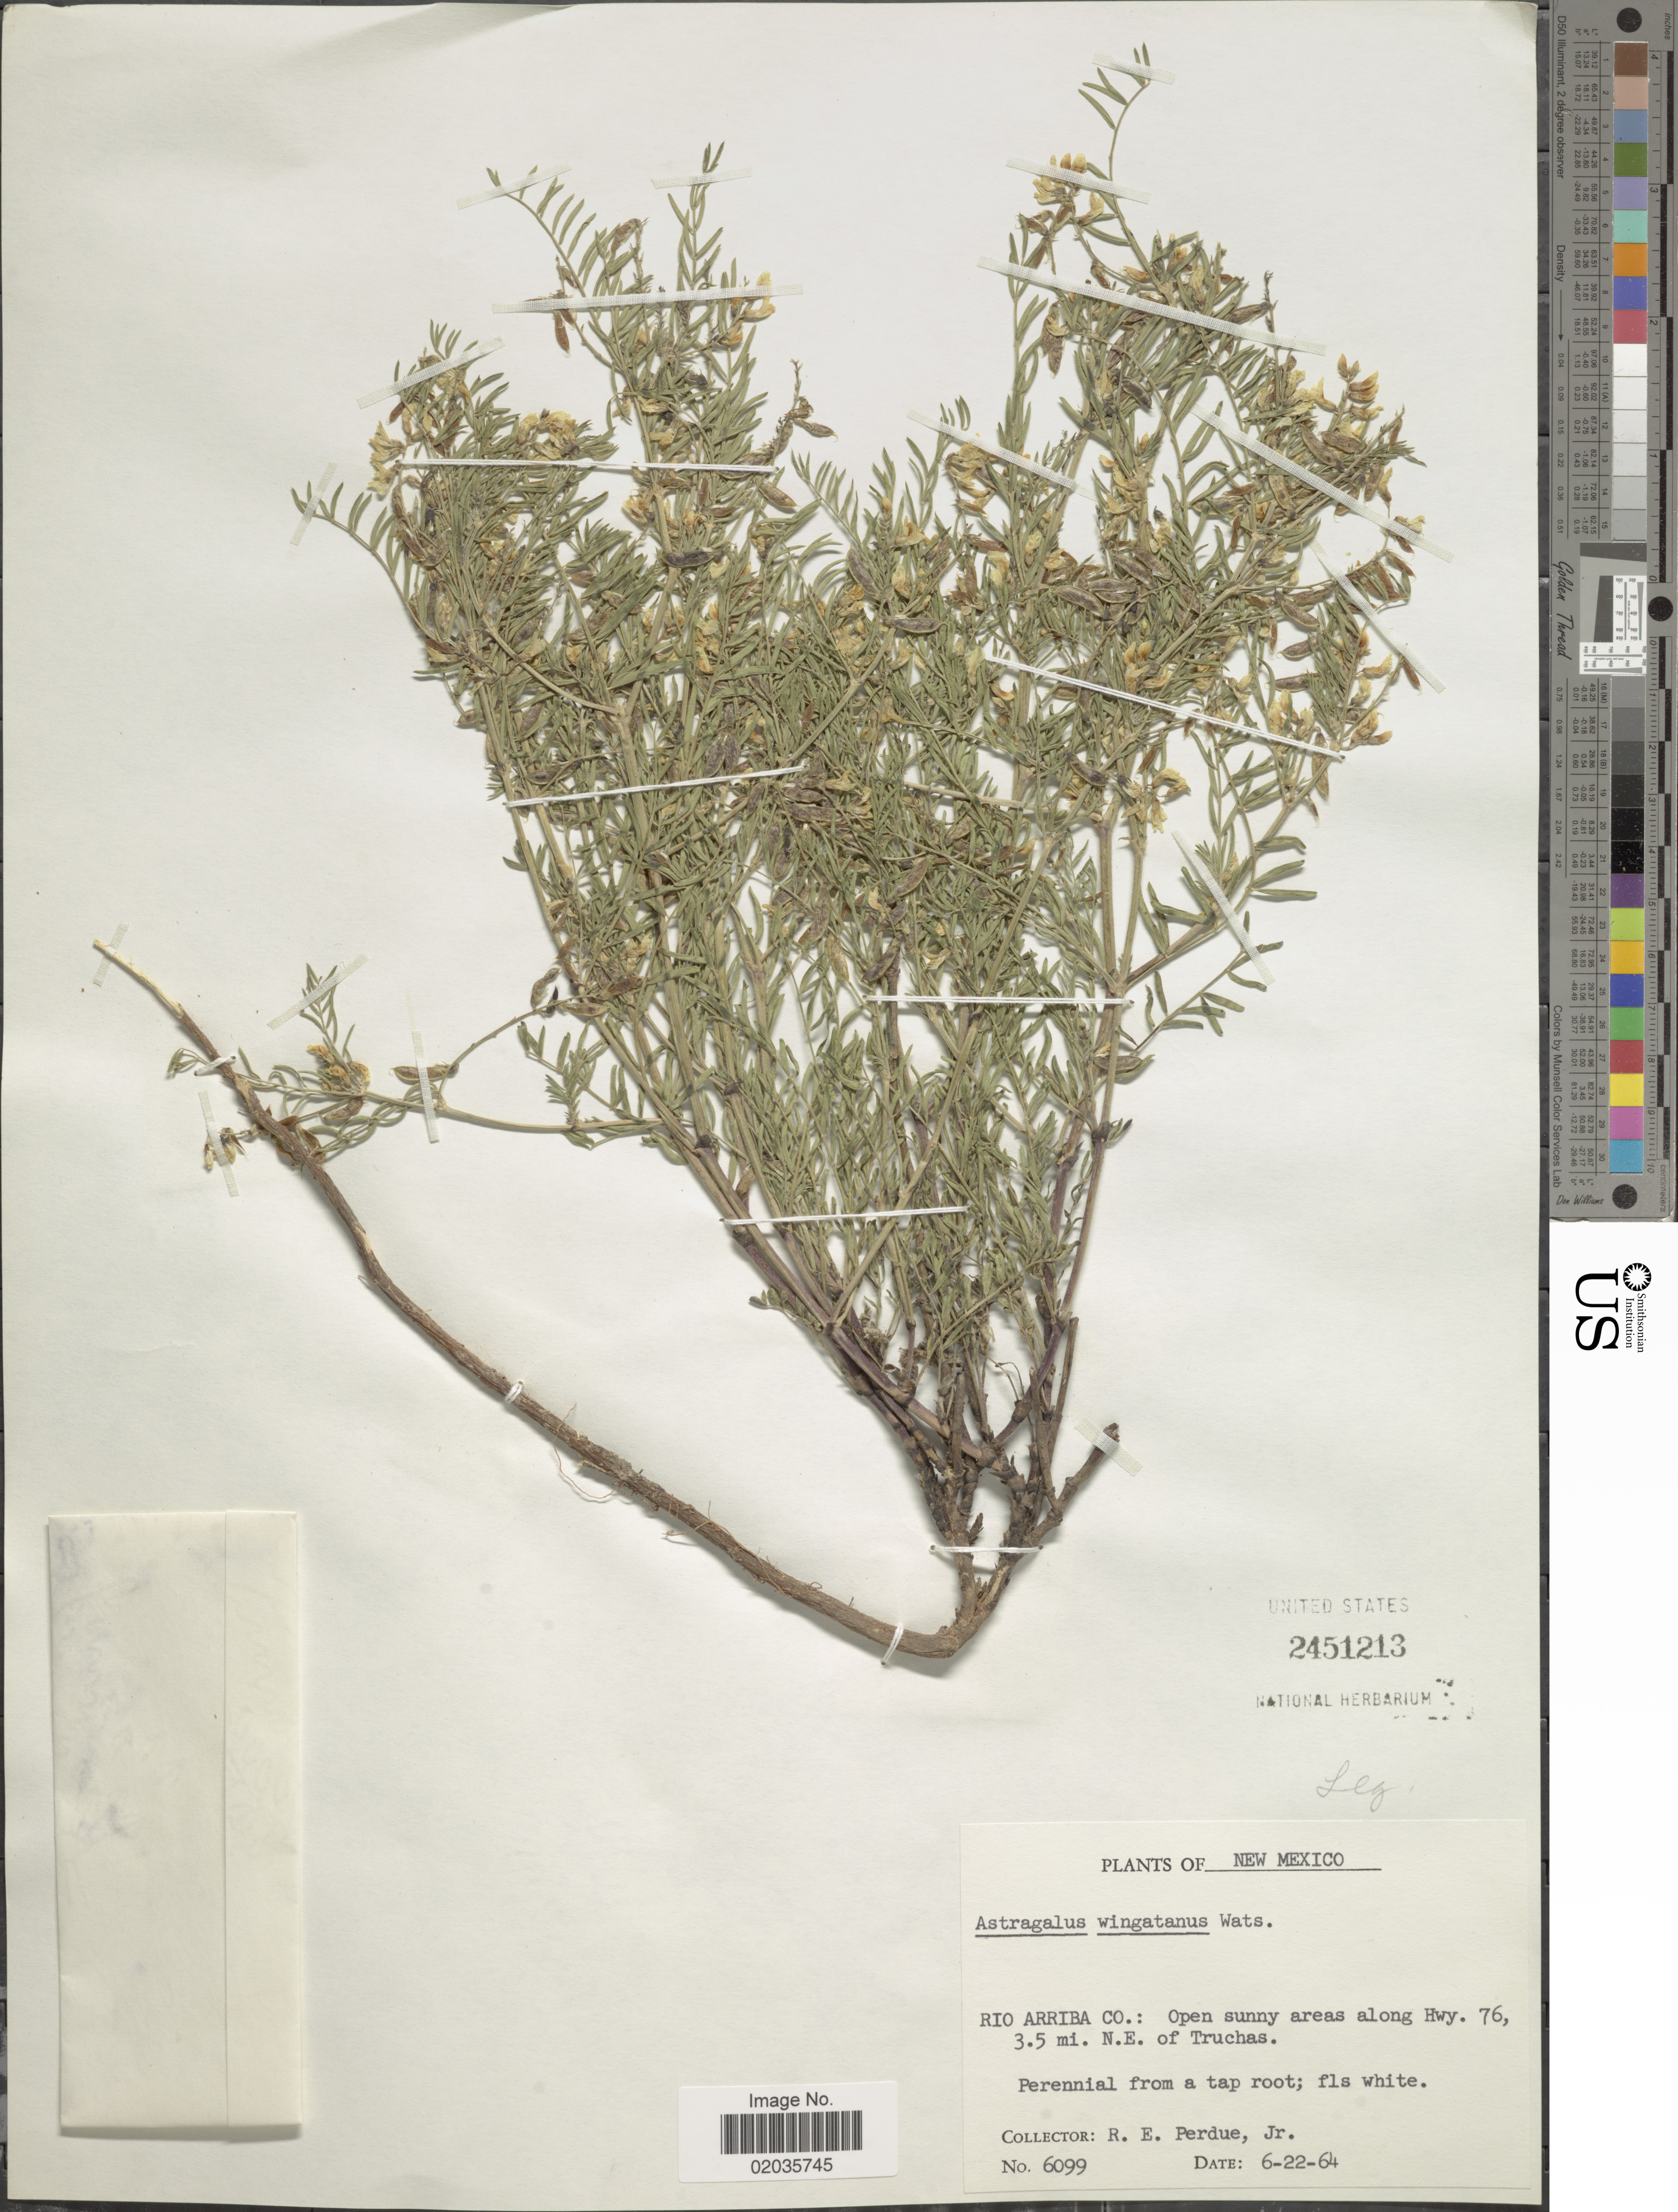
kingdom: Plantae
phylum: Tracheophyta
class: Magnoliopsida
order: Fabales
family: Fabaceae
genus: Astragalus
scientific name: Astragalus wingatanus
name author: S. Watson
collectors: R. E. Perdue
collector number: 6099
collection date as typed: Transcribed d/m/y: 22/6/64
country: United States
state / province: New Mexico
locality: Rio Arriba Co.: open sunny areas along Hwy. 76, 3.5. mi. NE. of Truchas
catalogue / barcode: US 2451213